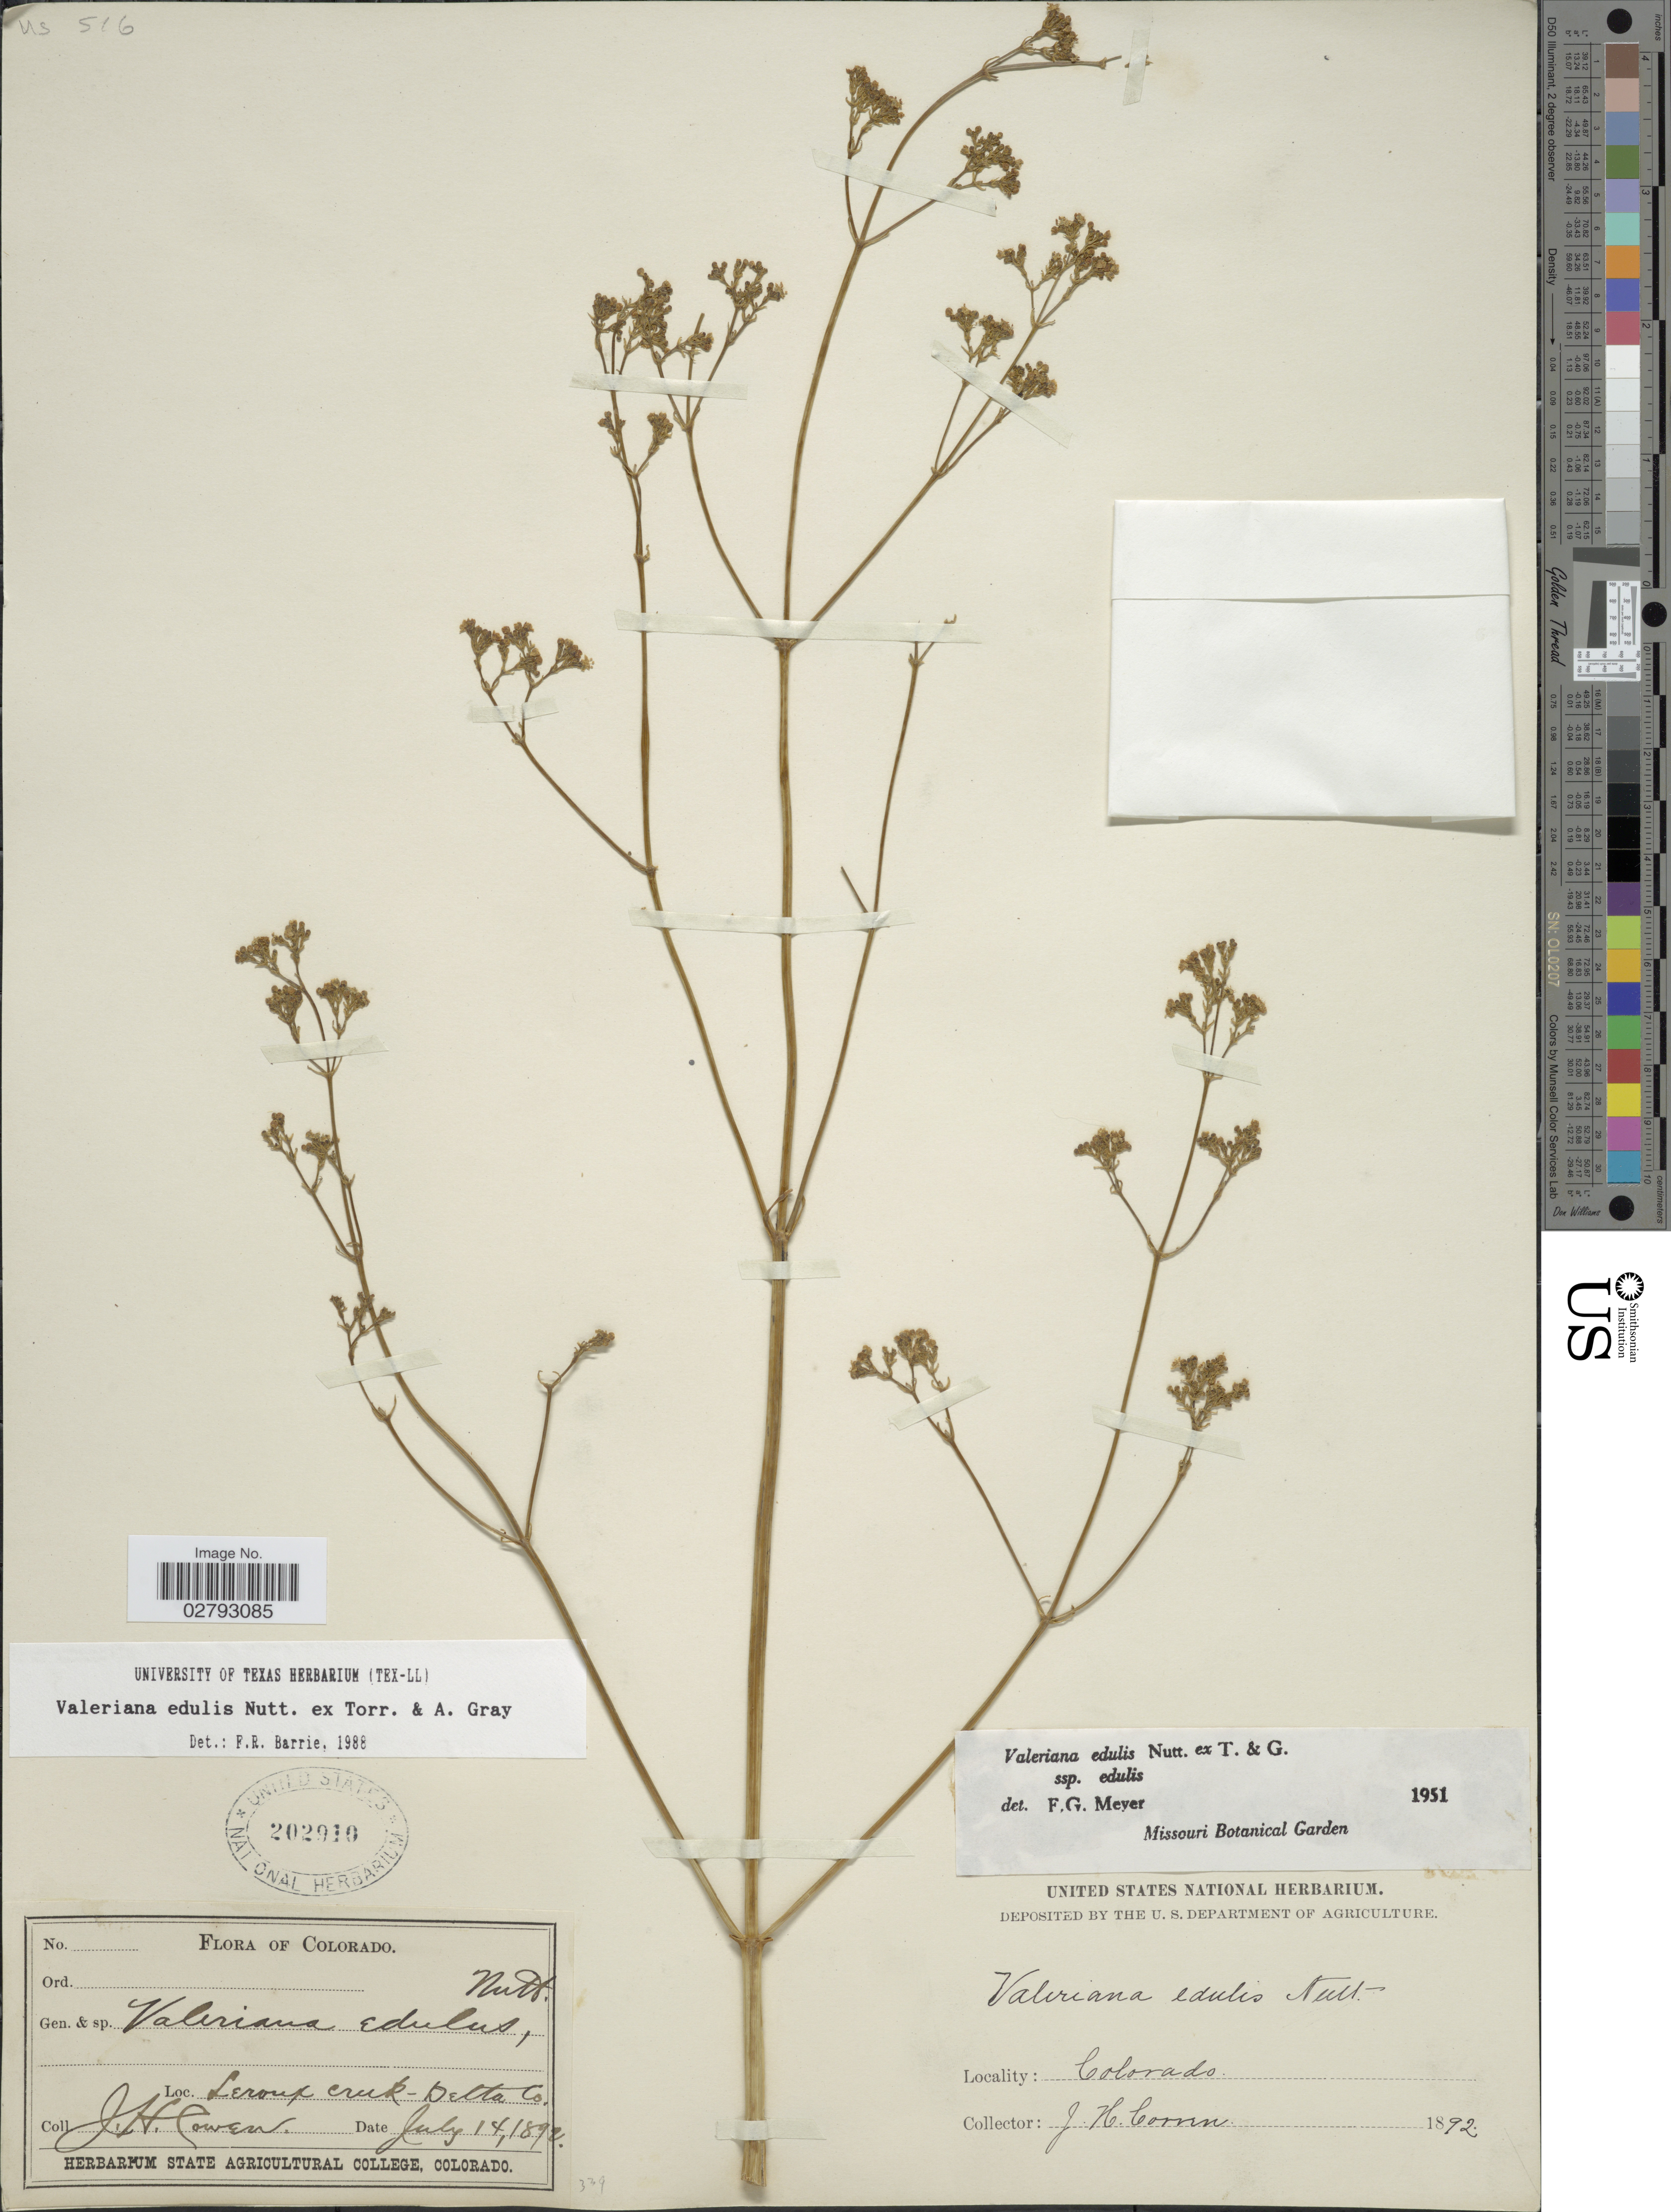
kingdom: Plantae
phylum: Tracheophyta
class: Magnoliopsida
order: Dipsacales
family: Caprifoliaceae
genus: Valeriana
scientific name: Valeriana edulis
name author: Nutt.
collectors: J. H. Cowen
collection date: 1892-07-14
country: United States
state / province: Colorado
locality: Leroux creek- Delta Co.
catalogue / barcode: US 202910